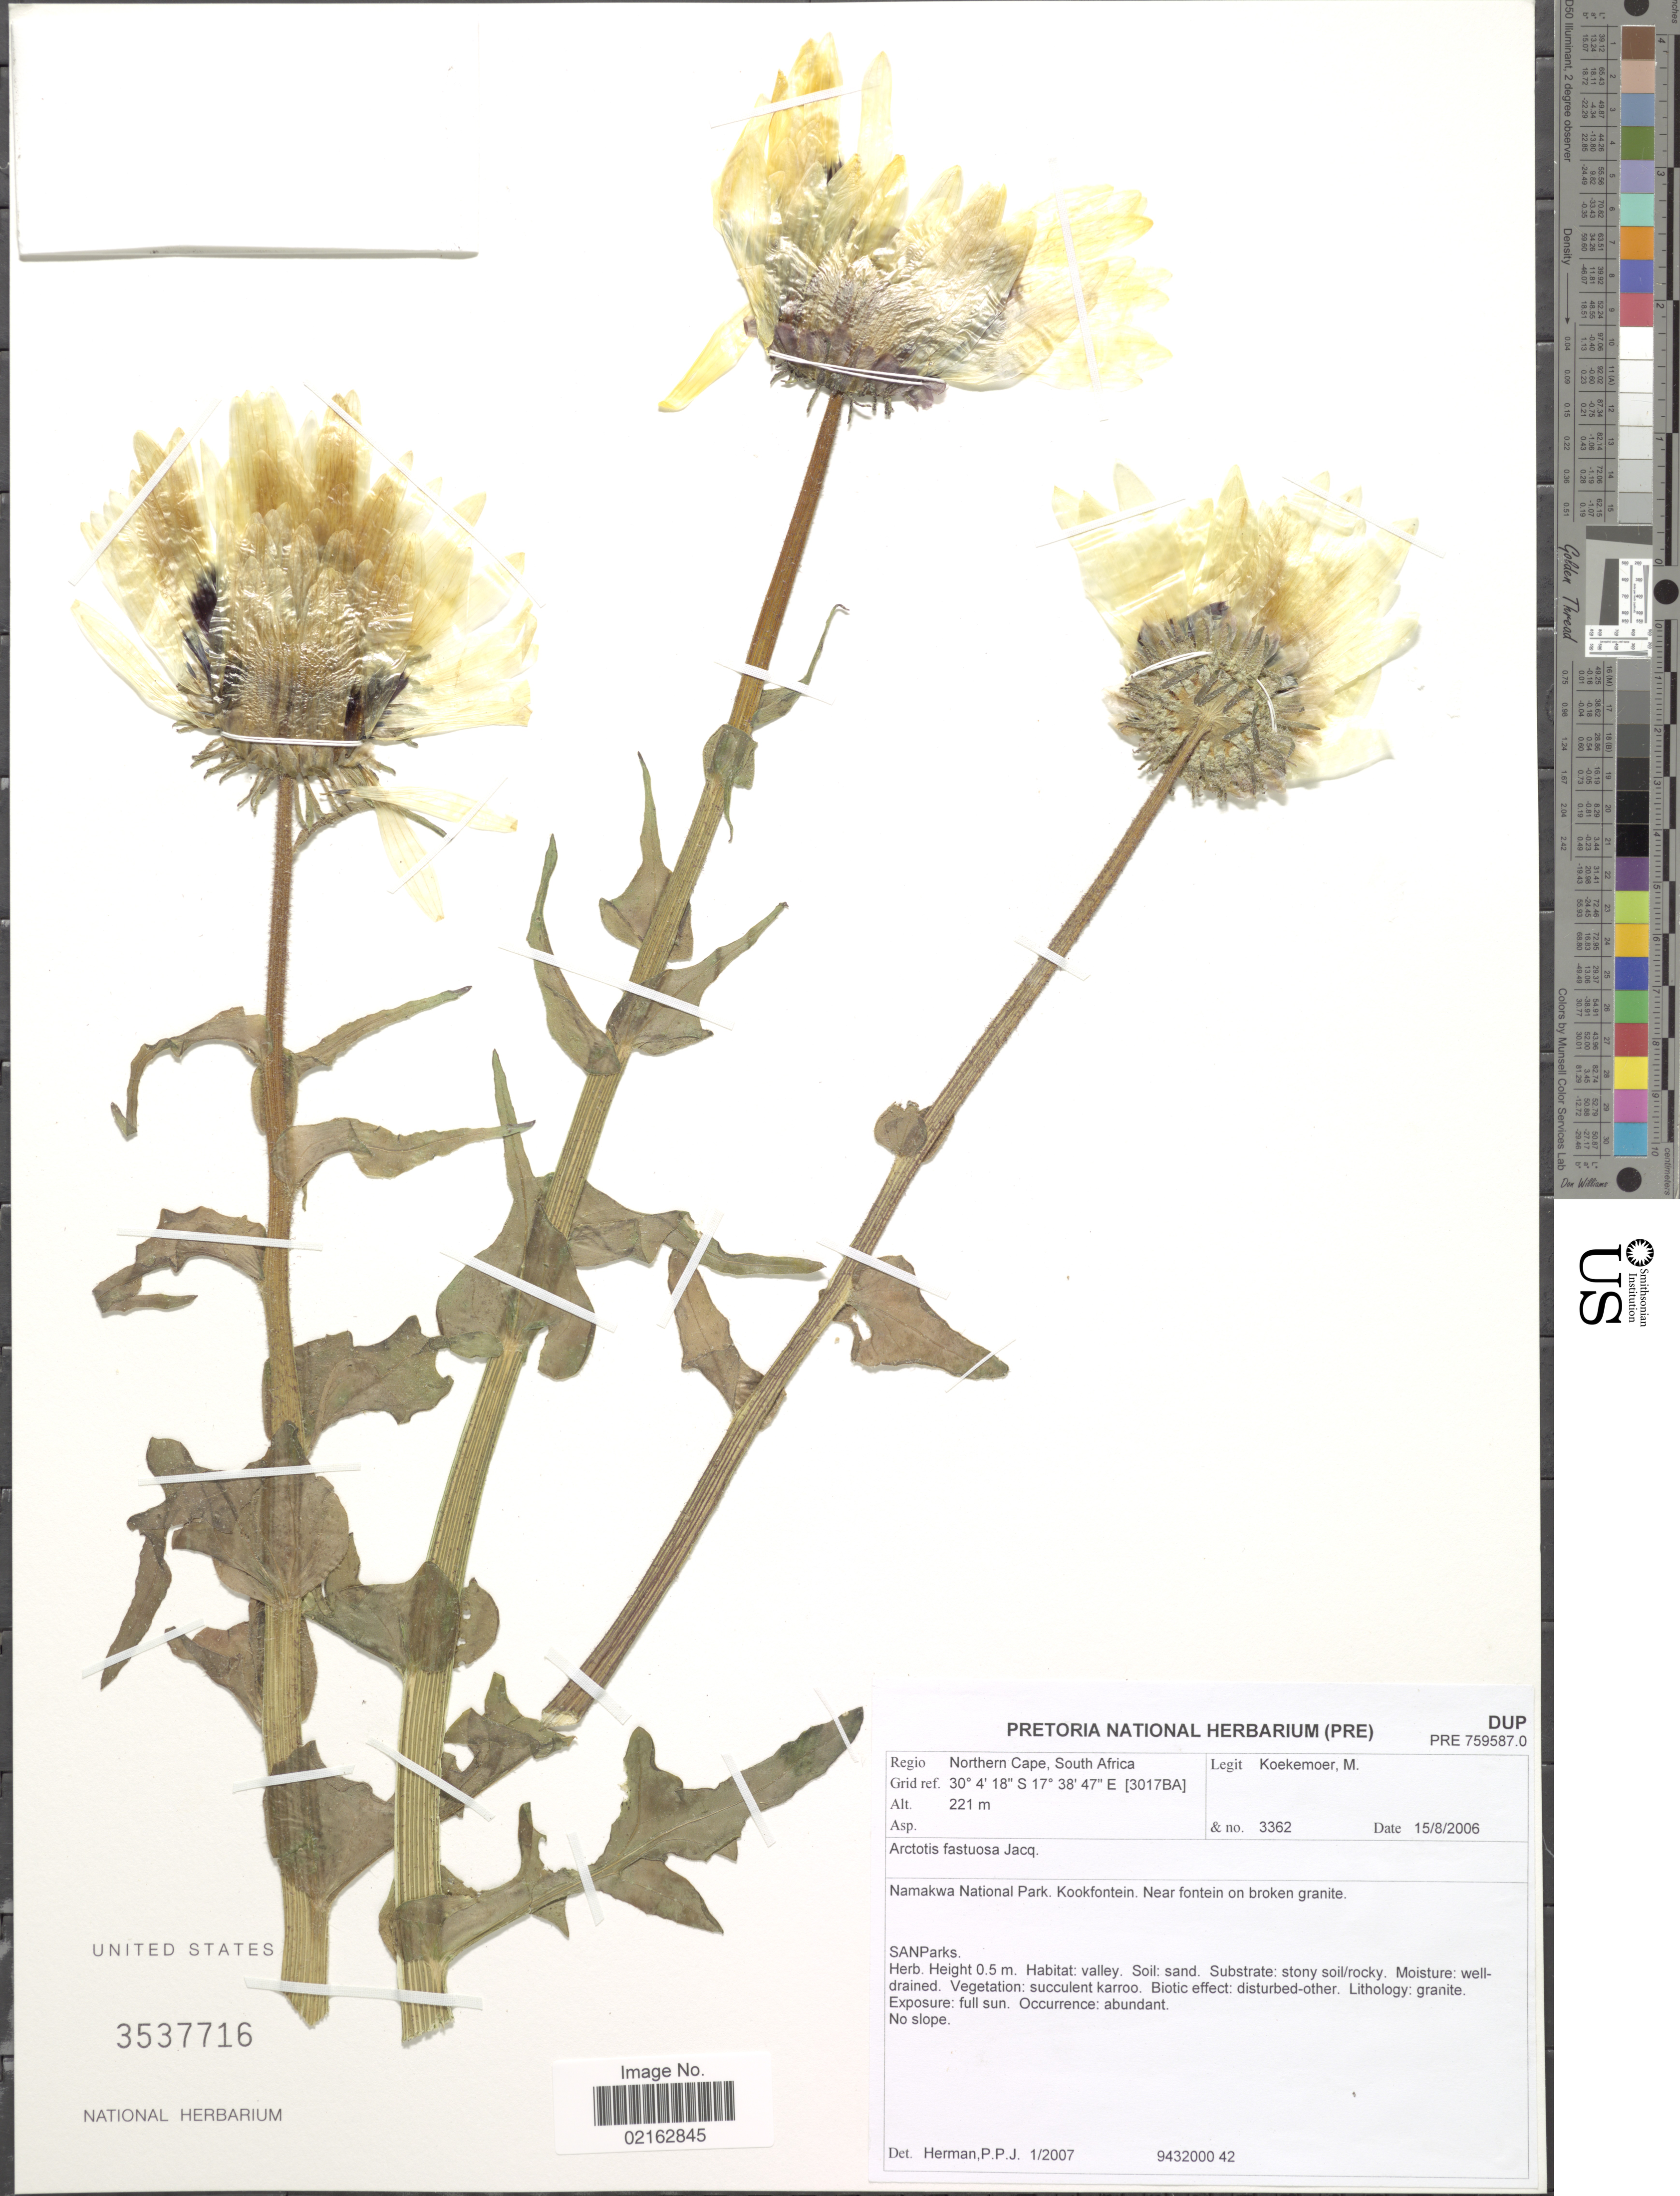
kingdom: Plantae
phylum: Tracheophyta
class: Magnoliopsida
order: Asterales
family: Asteraceae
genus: Arctotis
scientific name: Arctotis fastuosa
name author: Jacq.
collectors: M. Koekemoer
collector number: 3362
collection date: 2006-08-15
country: South Africa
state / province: Northern Cape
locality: Northern Cape, South Africa. Namakwa National Park, Kookfontein. Near fontein on broken granite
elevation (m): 221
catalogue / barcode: US 3537716